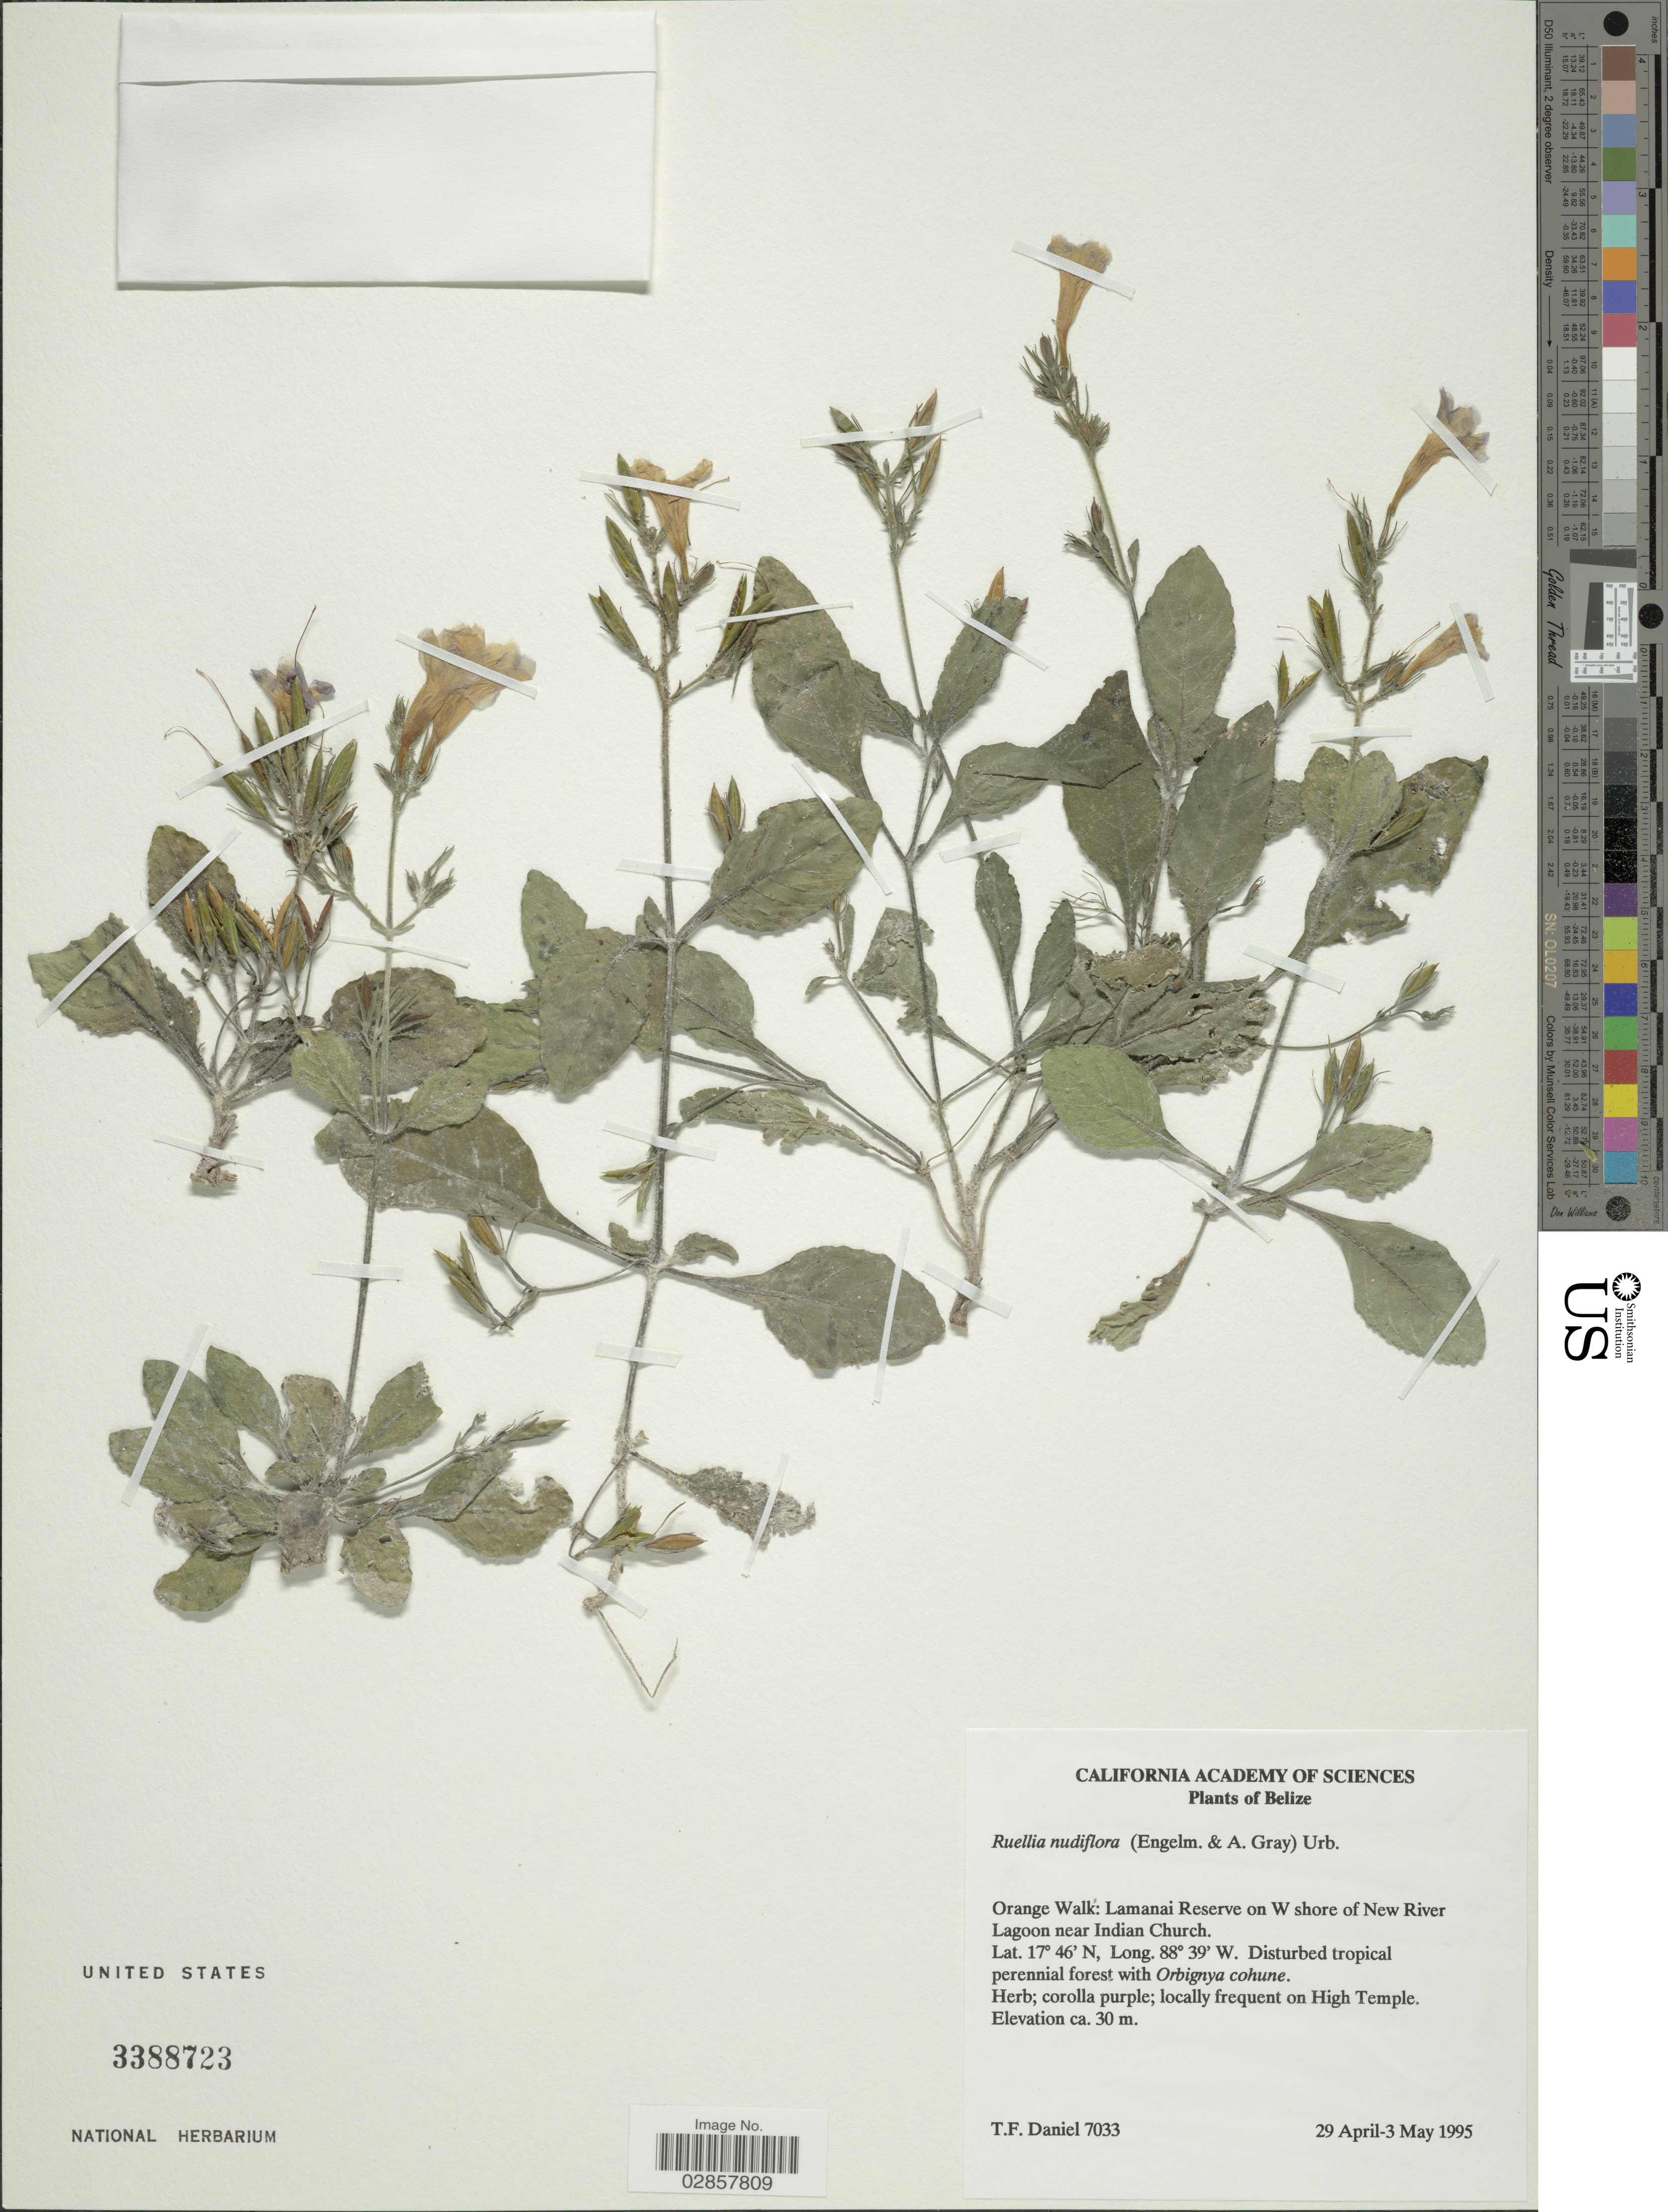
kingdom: Plantae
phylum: Tracheophyta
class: Magnoliopsida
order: Lamiales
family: Acanthaceae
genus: Ruellia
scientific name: Ruellia nudiflora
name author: (Engelm. & A. Gray) Urb.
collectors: T. F. Daniel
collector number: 7033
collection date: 1995-04-29/1995-05-03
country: Belize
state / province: Orange Walk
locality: Lamanai Reserve on W shore of New River Lagoon near Indian Church.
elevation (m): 30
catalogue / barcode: US 3388723